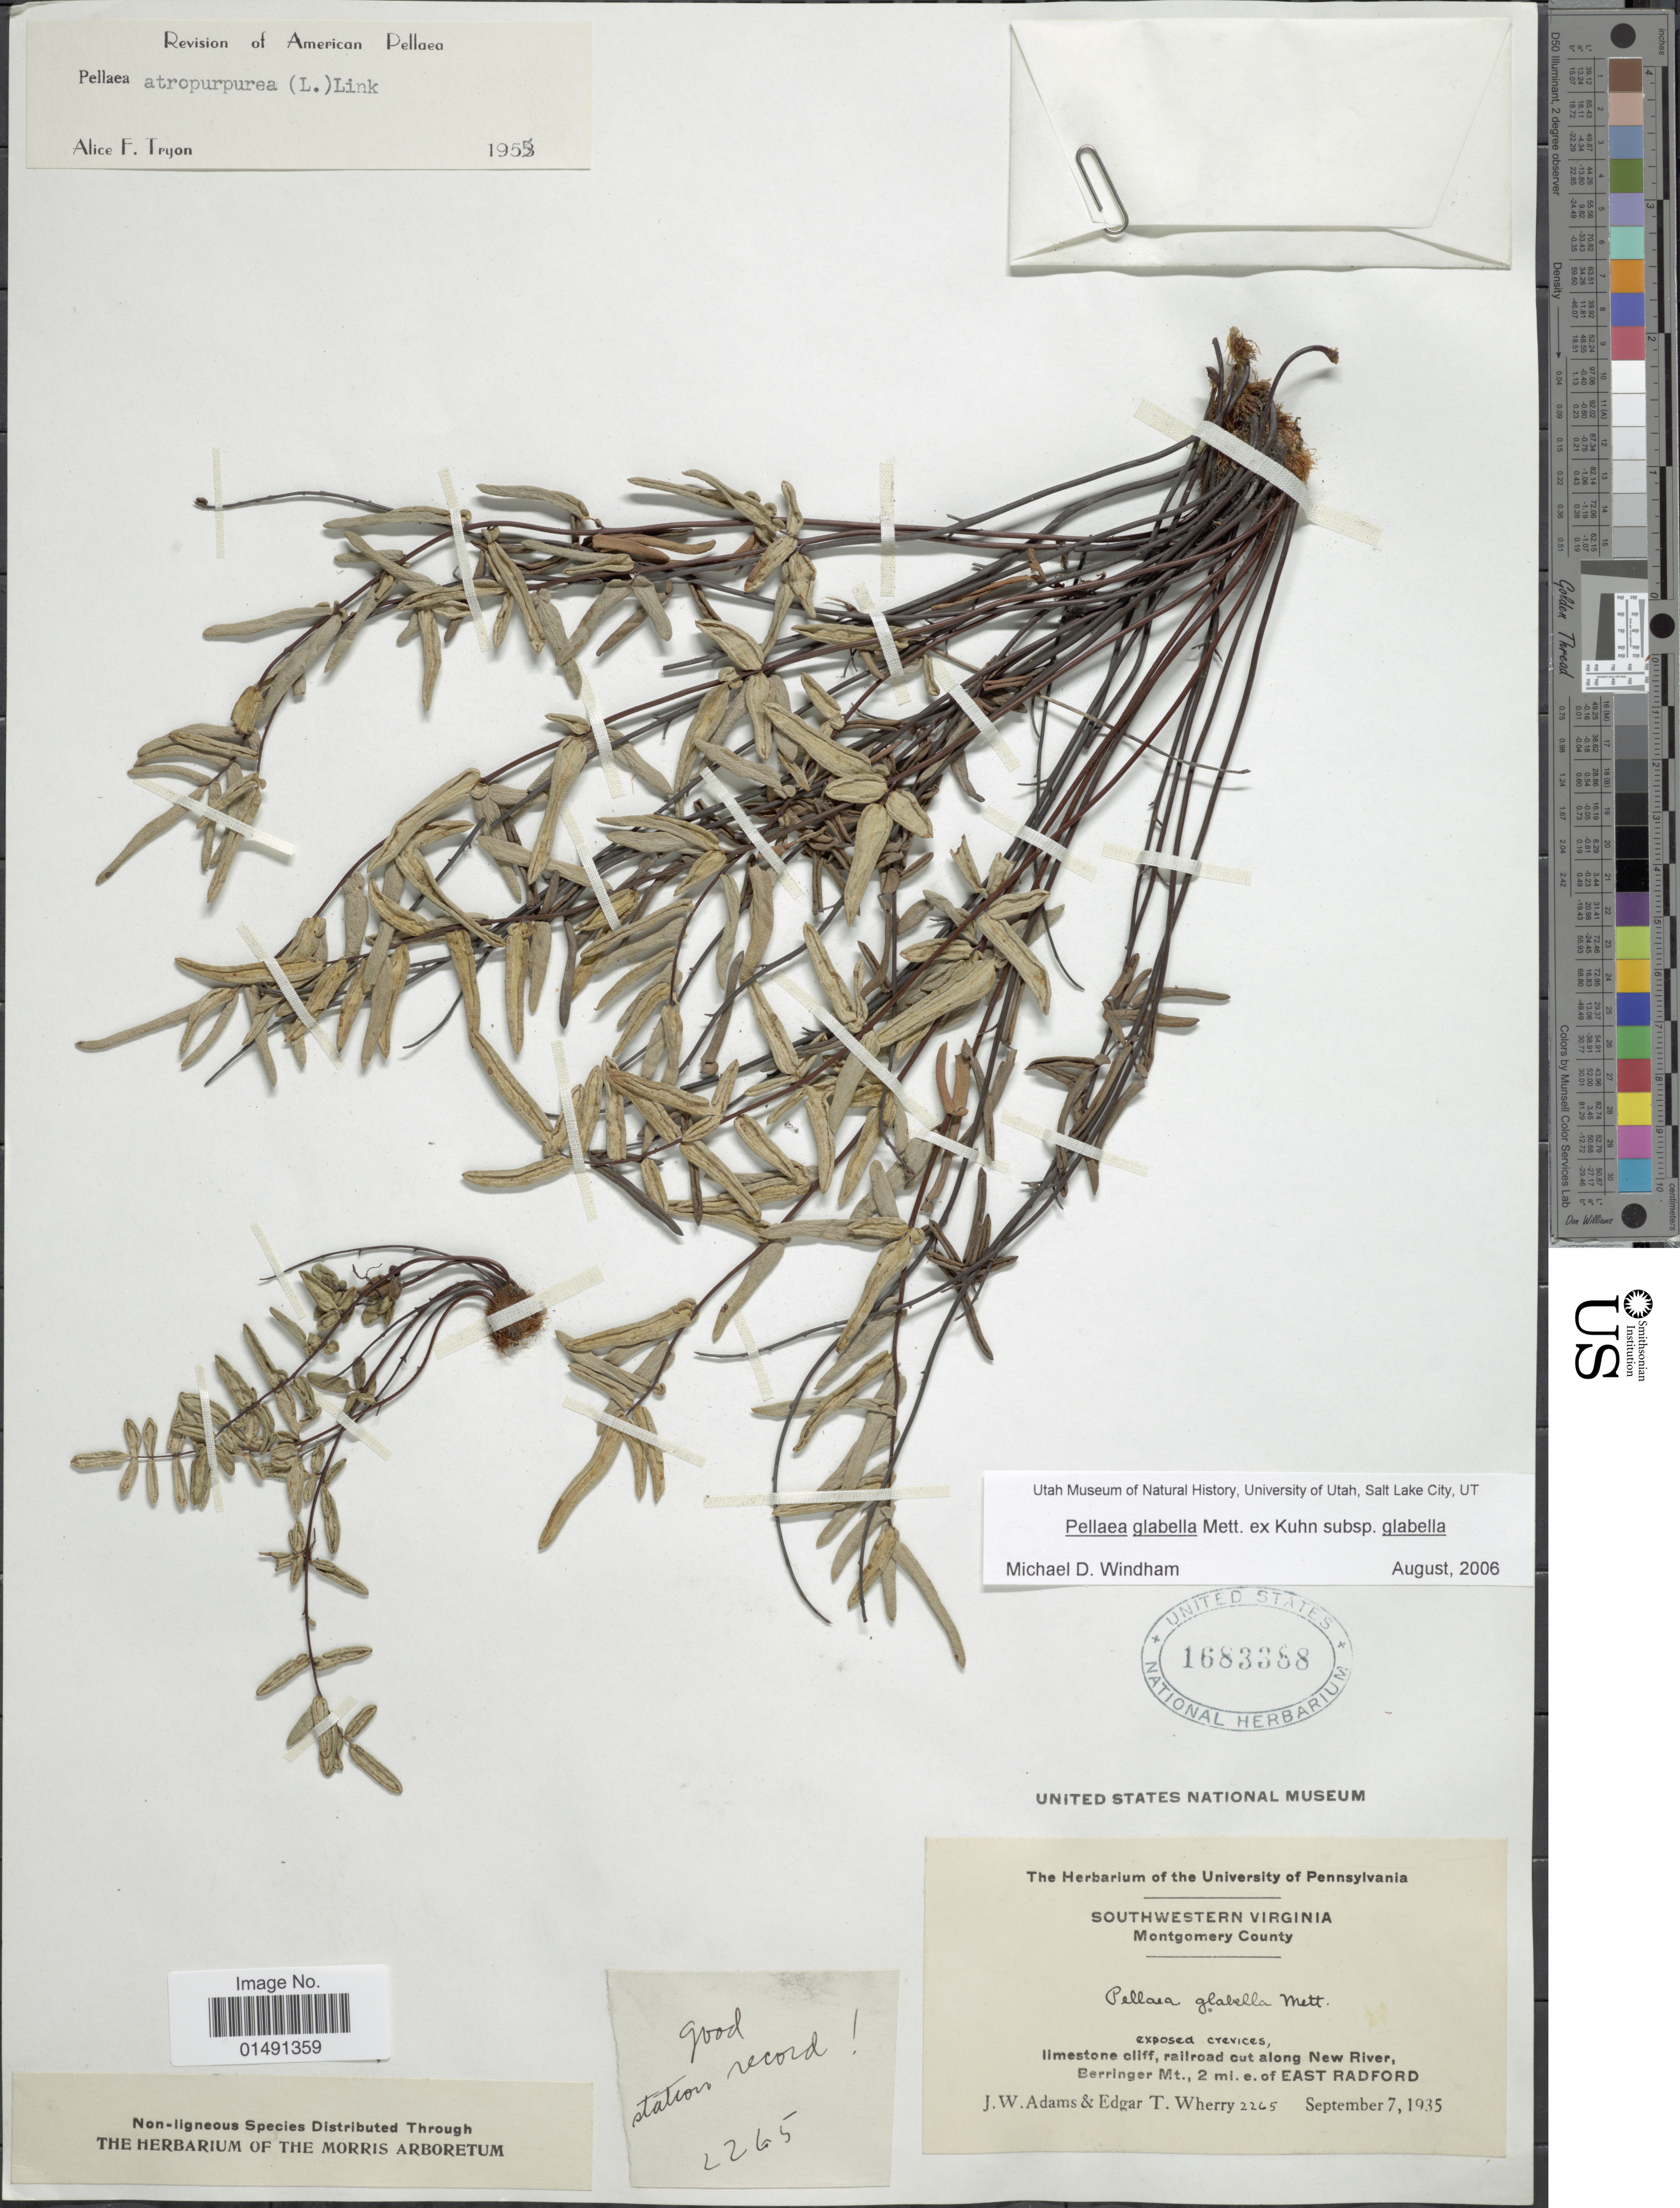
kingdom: Plantae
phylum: Tracheophyta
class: Polypodiopsida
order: Polypodiales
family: Pteridaceae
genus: Pellaea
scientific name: Pellaea glabella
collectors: J. Adams & E. T. Wherry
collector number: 2265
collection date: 1935-09-07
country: United States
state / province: Virginia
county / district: Montgomery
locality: Southwestern Virginia, Montgomery County, Limestone cliff, railroad cut along New River, Berringer Mt., 2 mi of East Radford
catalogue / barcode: US 1683388